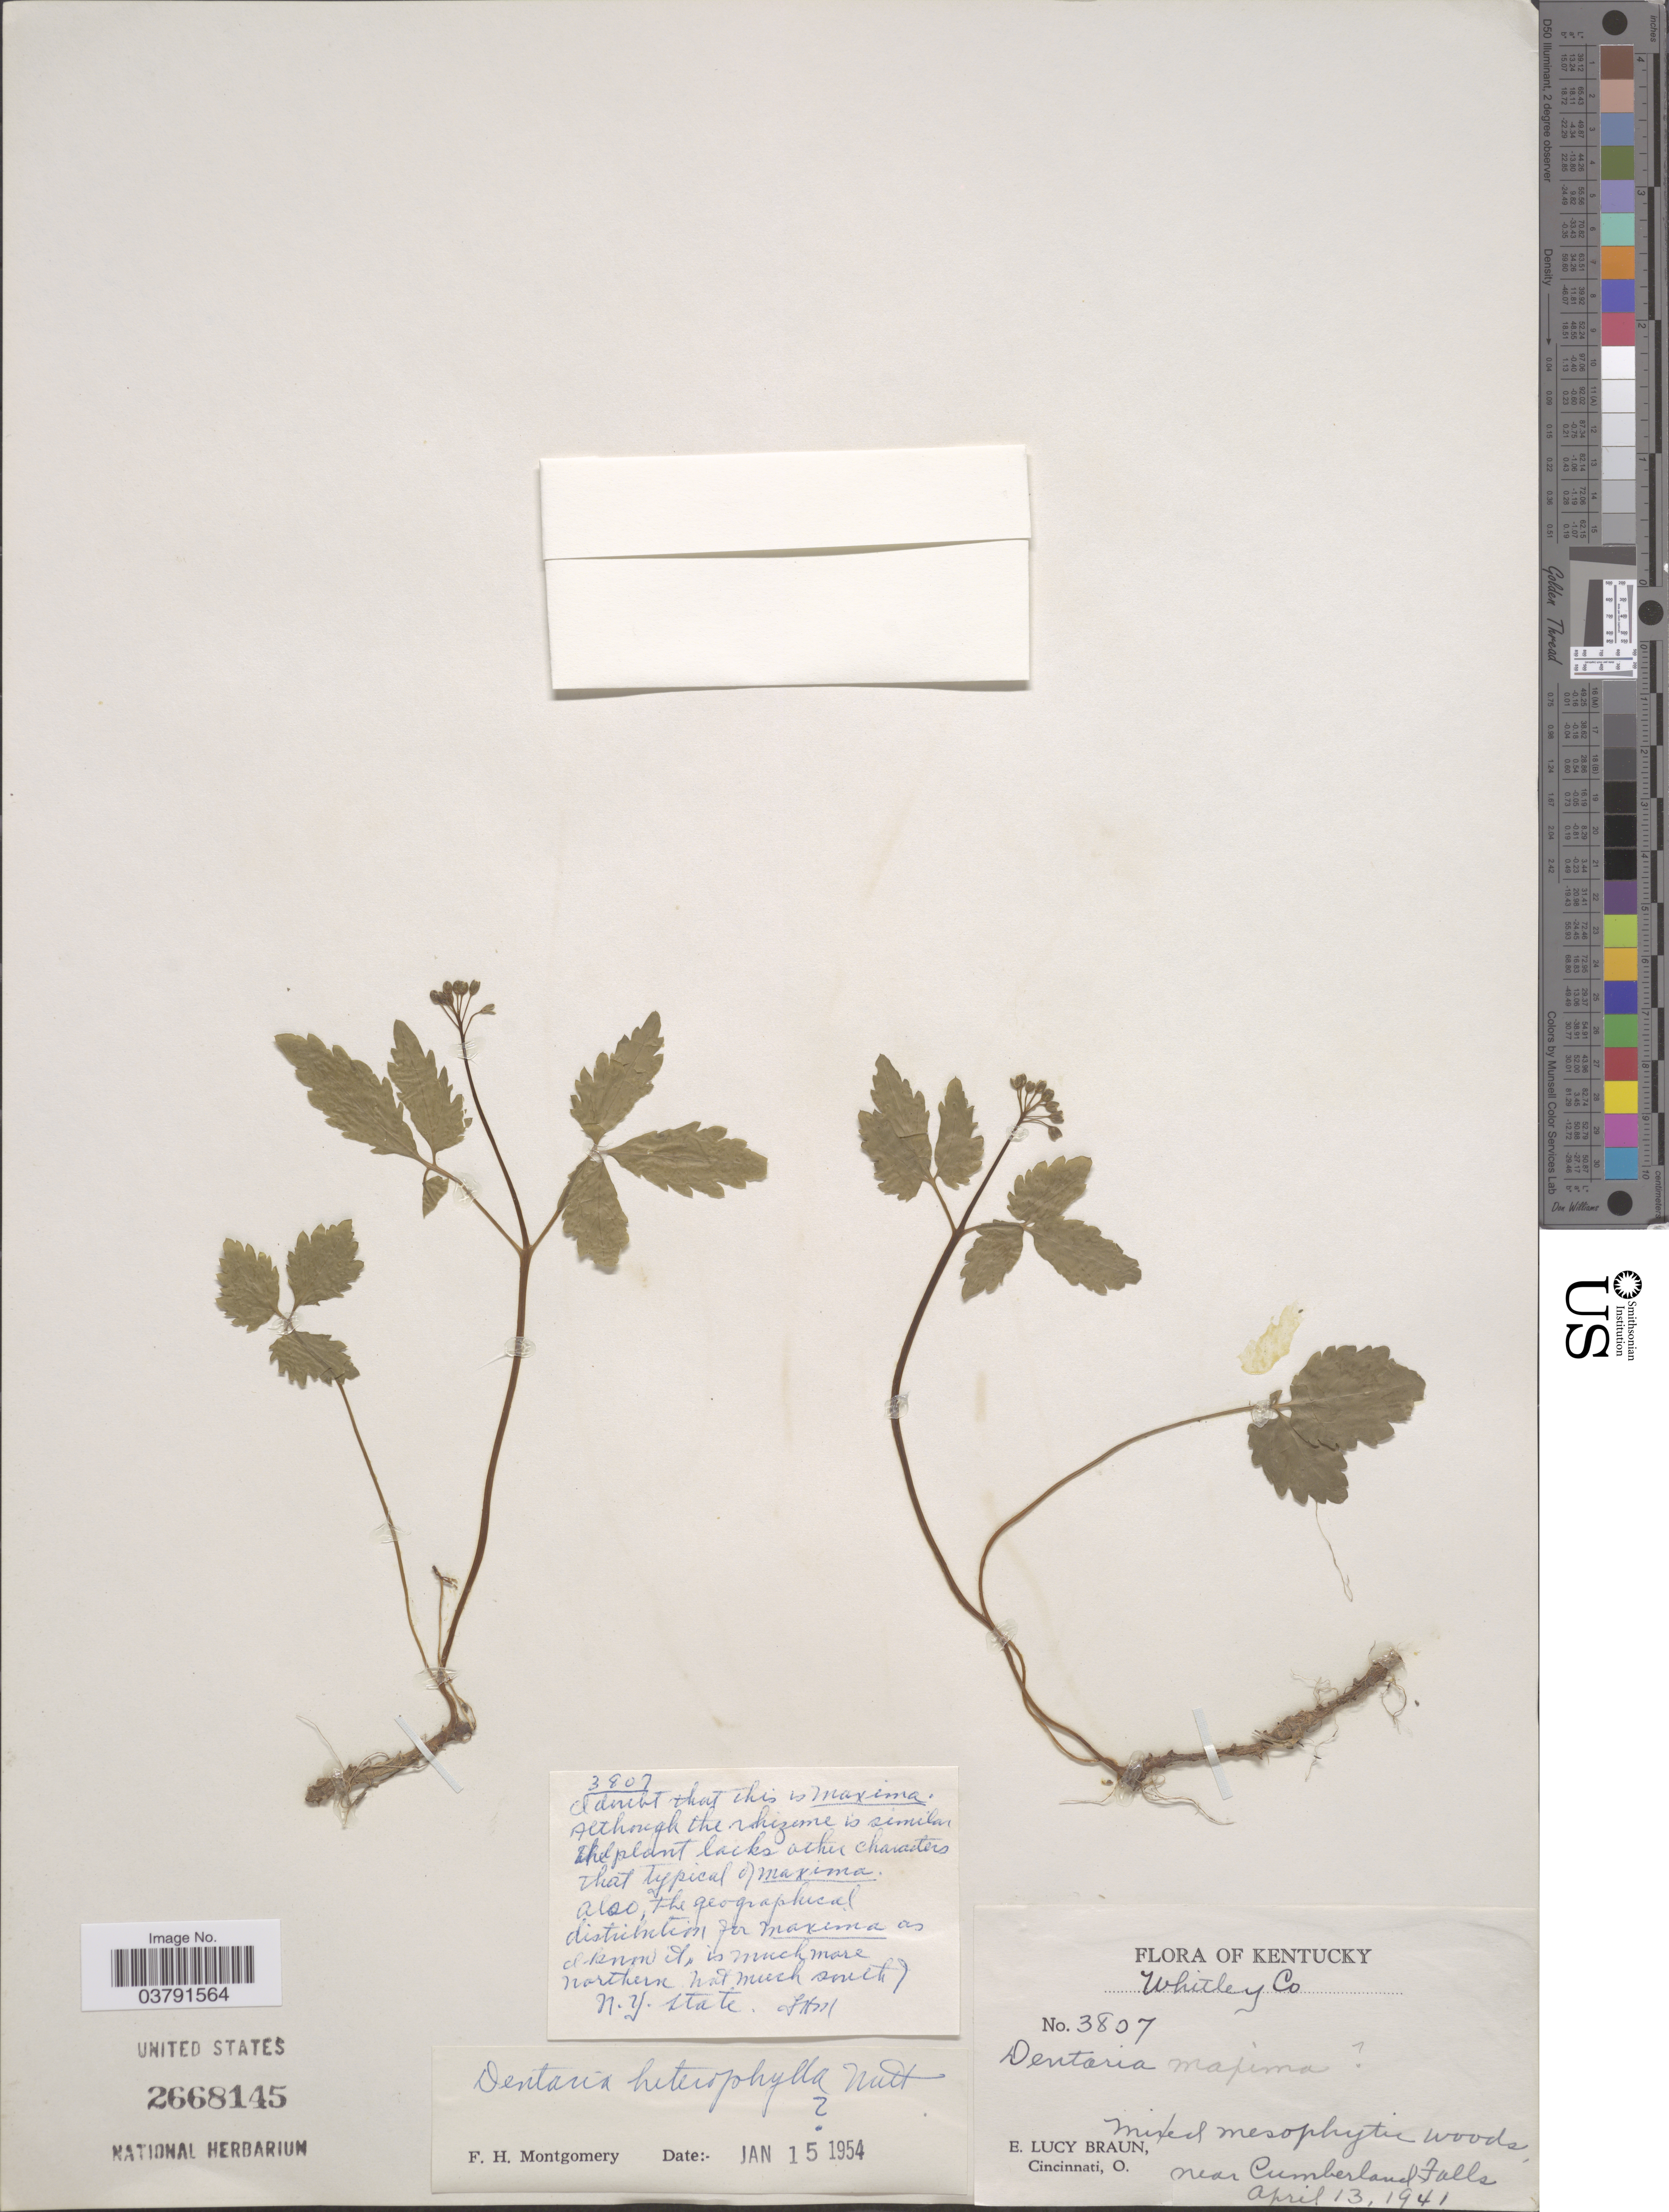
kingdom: Plantae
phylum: Tracheophyta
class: Magnoliopsida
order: Brassicales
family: Brassicaceae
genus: Dentaria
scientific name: Dentaria heterophylla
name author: Nutt.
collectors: E. L. Braun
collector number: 3807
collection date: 1941-04-13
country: United States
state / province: Kentucky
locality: Whitley Co. near Cumberland Falls.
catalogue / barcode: US 2668145